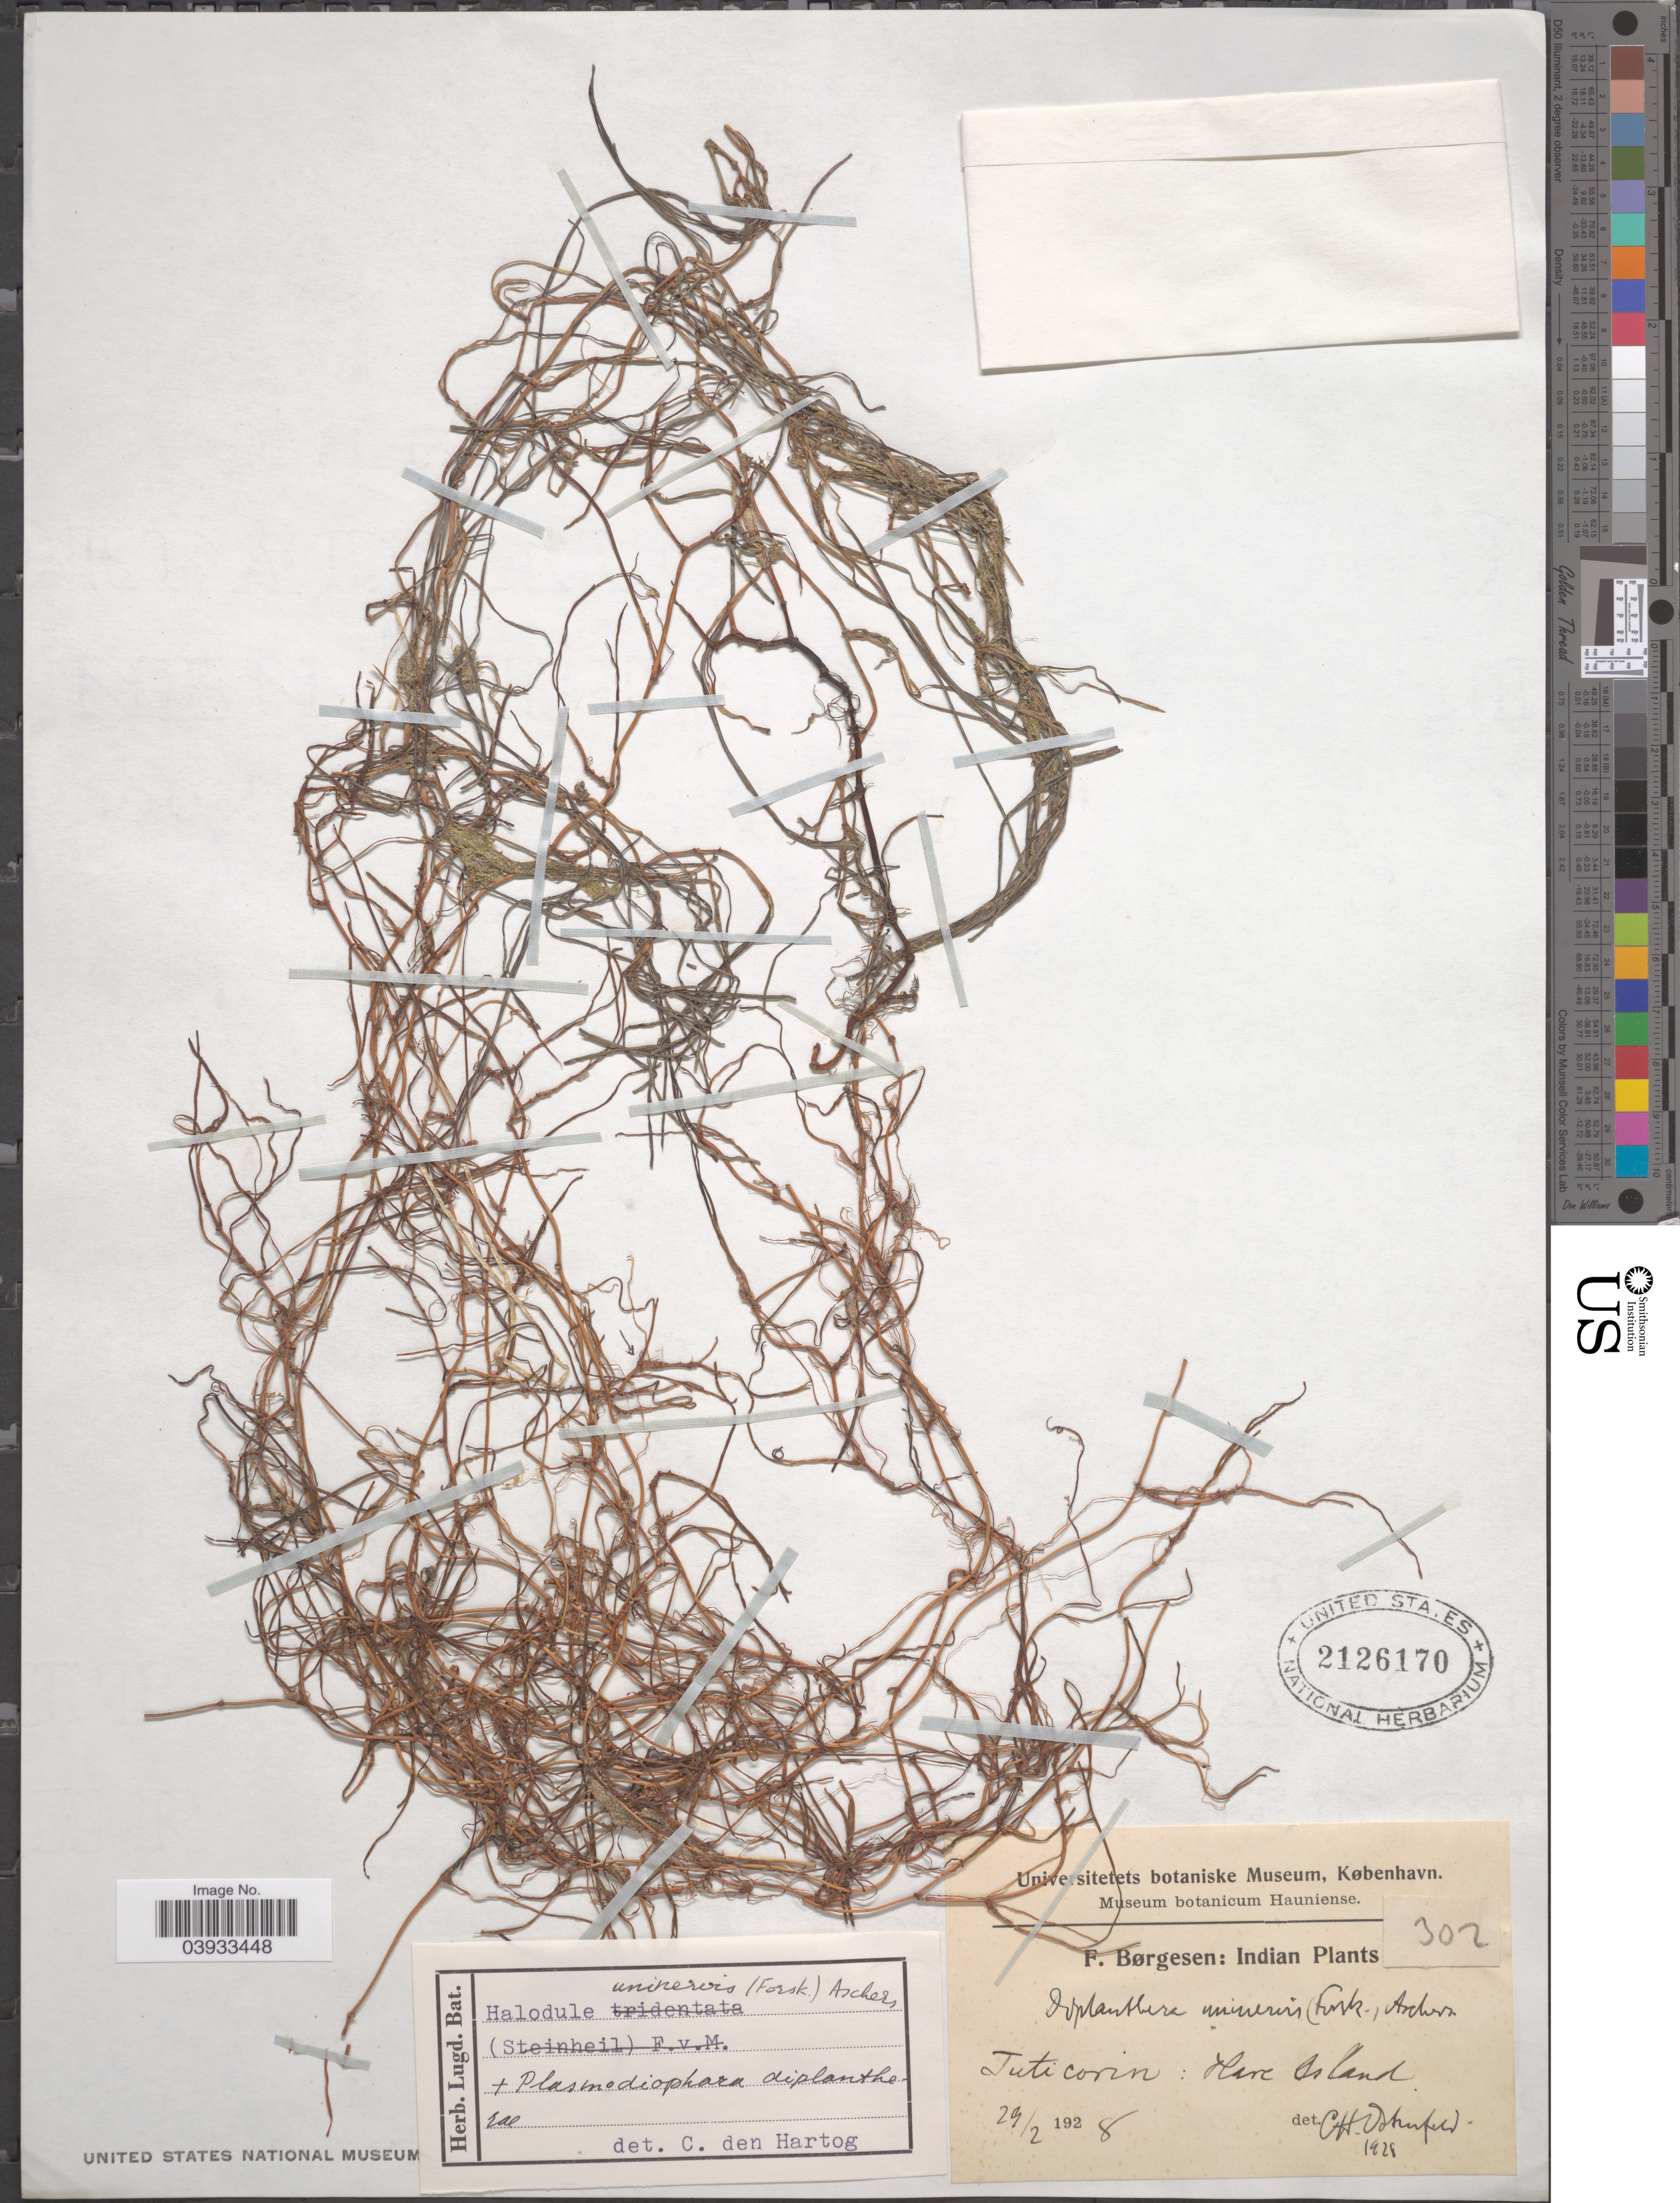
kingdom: Plantae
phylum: Tracheophyta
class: Liliopsida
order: Alismatales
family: Cymodoceaceae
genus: Halodule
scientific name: Halodule uninervis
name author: (Forssk.) Asch.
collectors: F. C. Børgesen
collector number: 302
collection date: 1928-02-29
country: India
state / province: Tamil Nadu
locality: Tuticorin: Hare Island.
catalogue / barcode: US 2126170